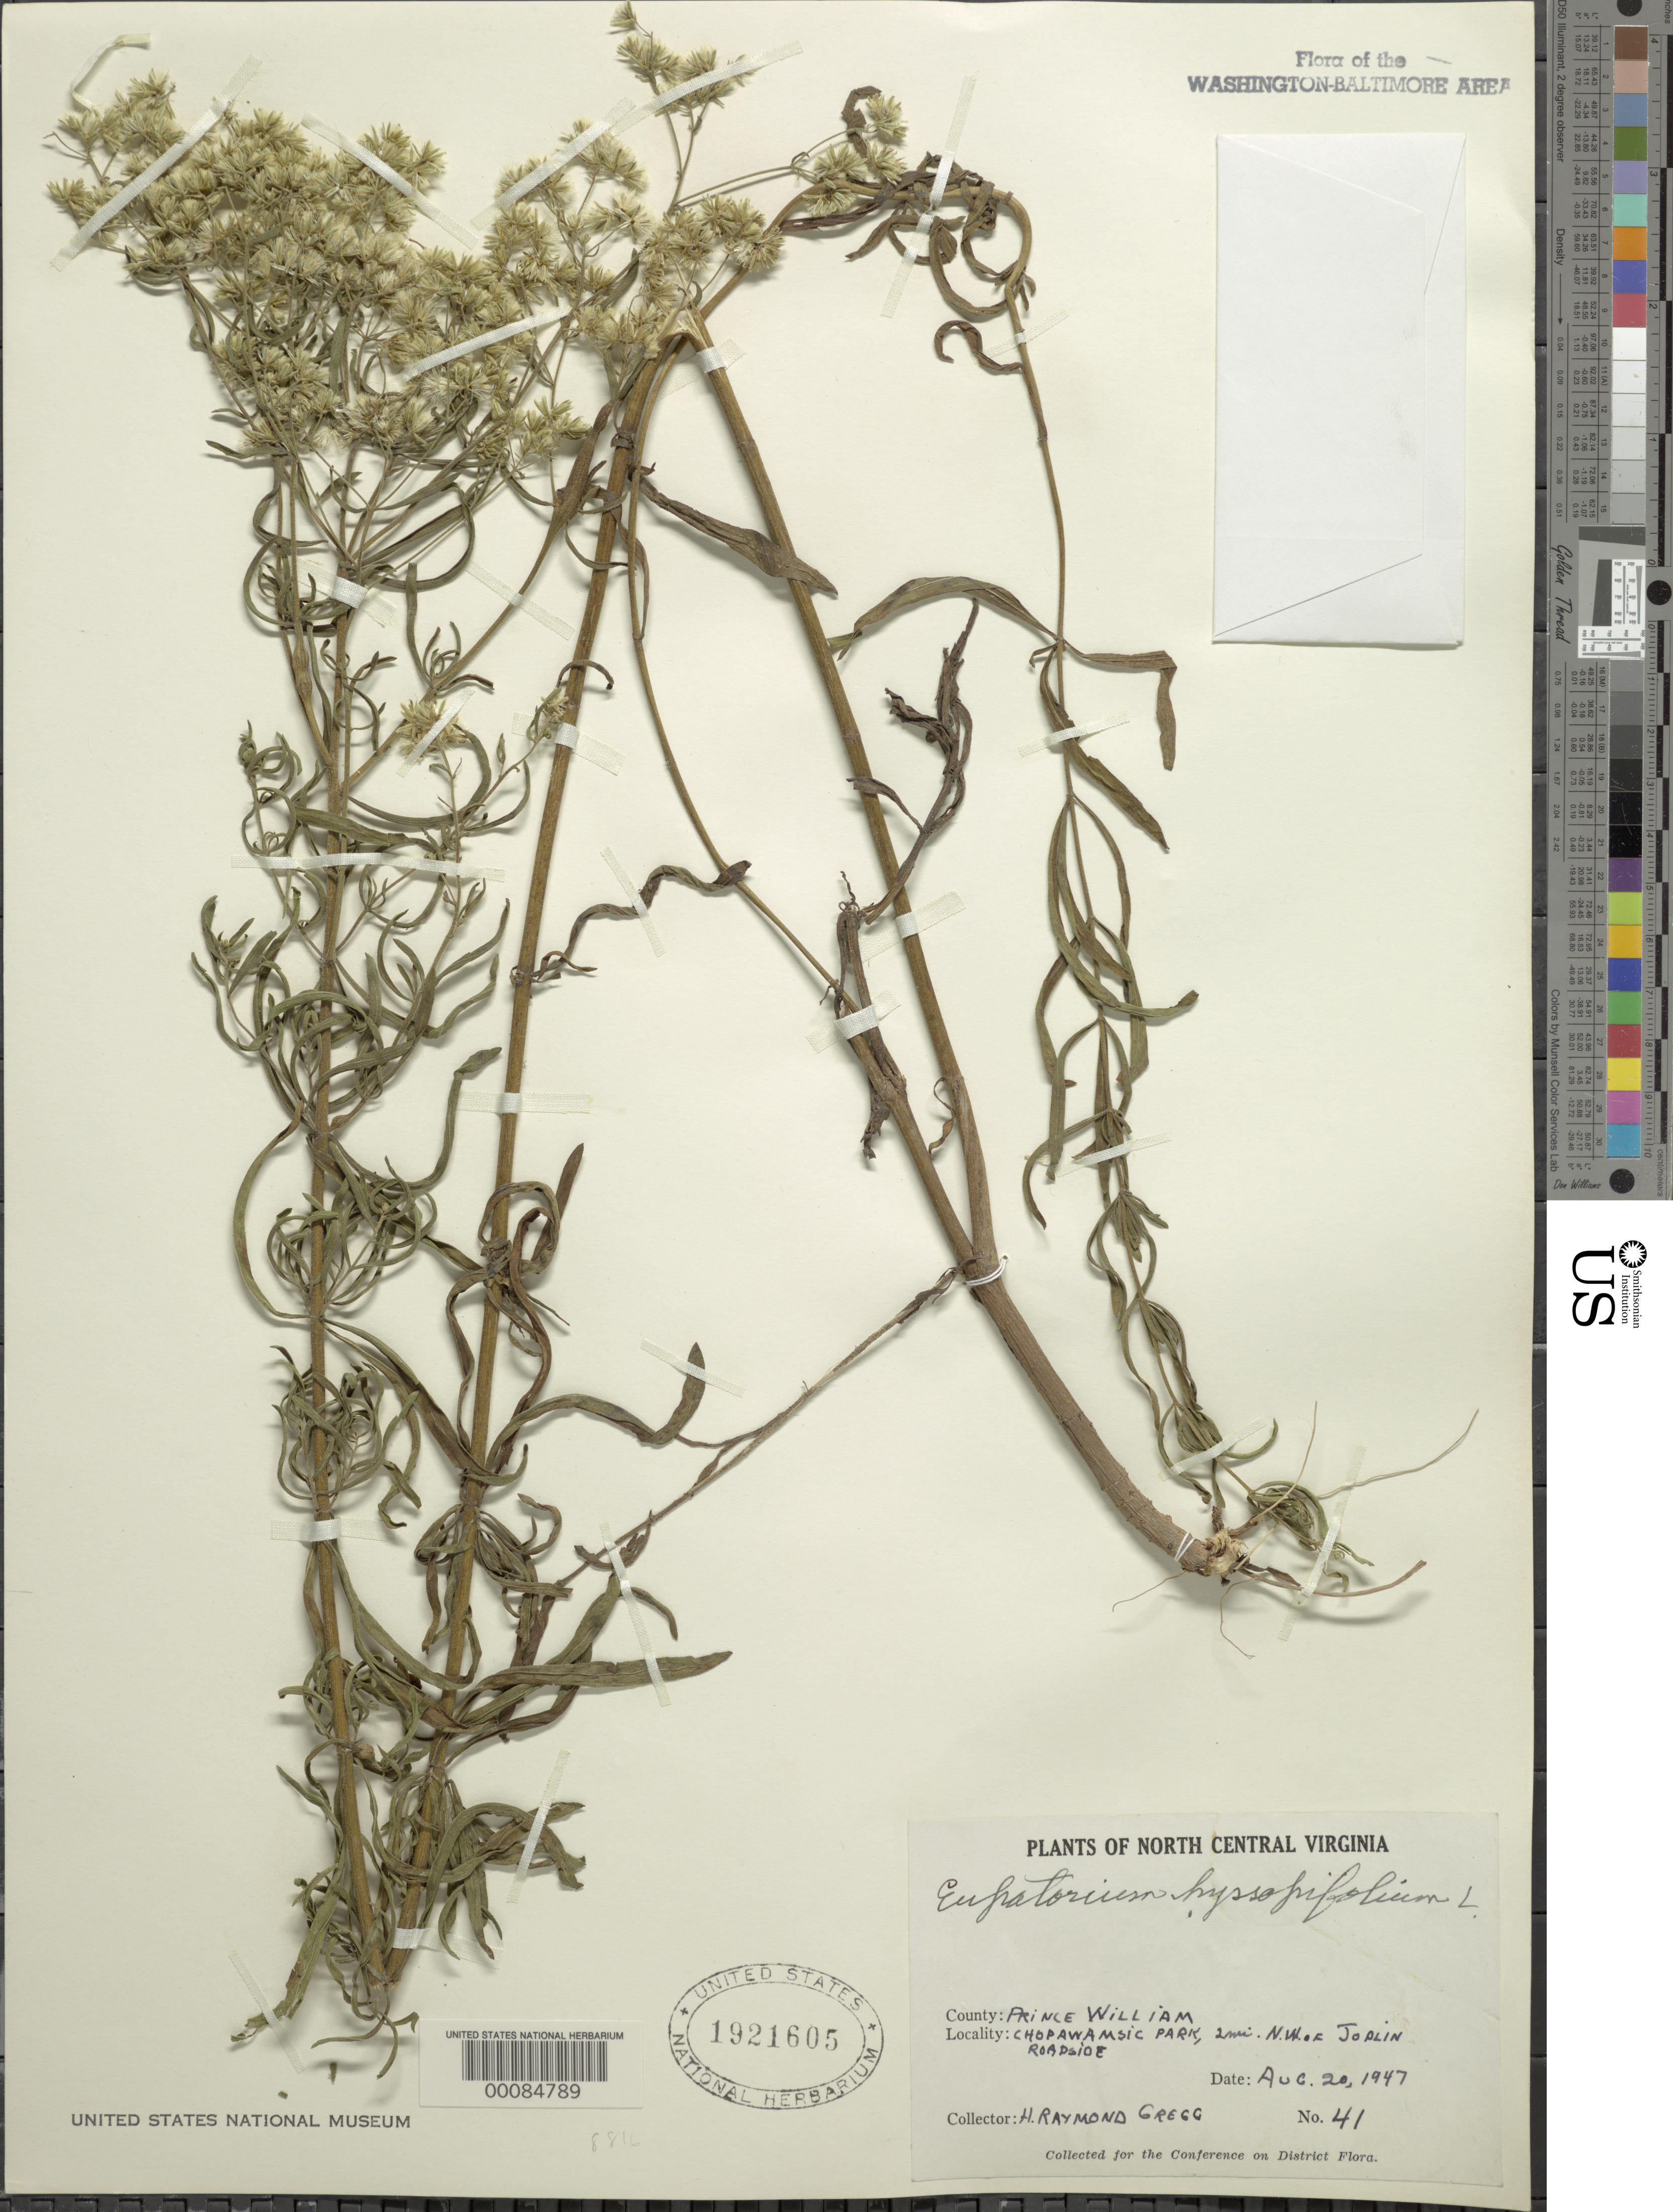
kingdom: Plantae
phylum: Tracheophyta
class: Magnoliopsida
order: Asterales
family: Asteraceae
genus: Eupatorium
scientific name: Eupatorium hyssopifolium var. laciniatum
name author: A. Gray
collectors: H. Gregg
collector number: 41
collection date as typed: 20 Aug 1947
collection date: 1947-08-20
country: United States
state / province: Virginia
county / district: Prince William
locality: NW of Joplin Chopawamsic Park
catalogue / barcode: US 1921605